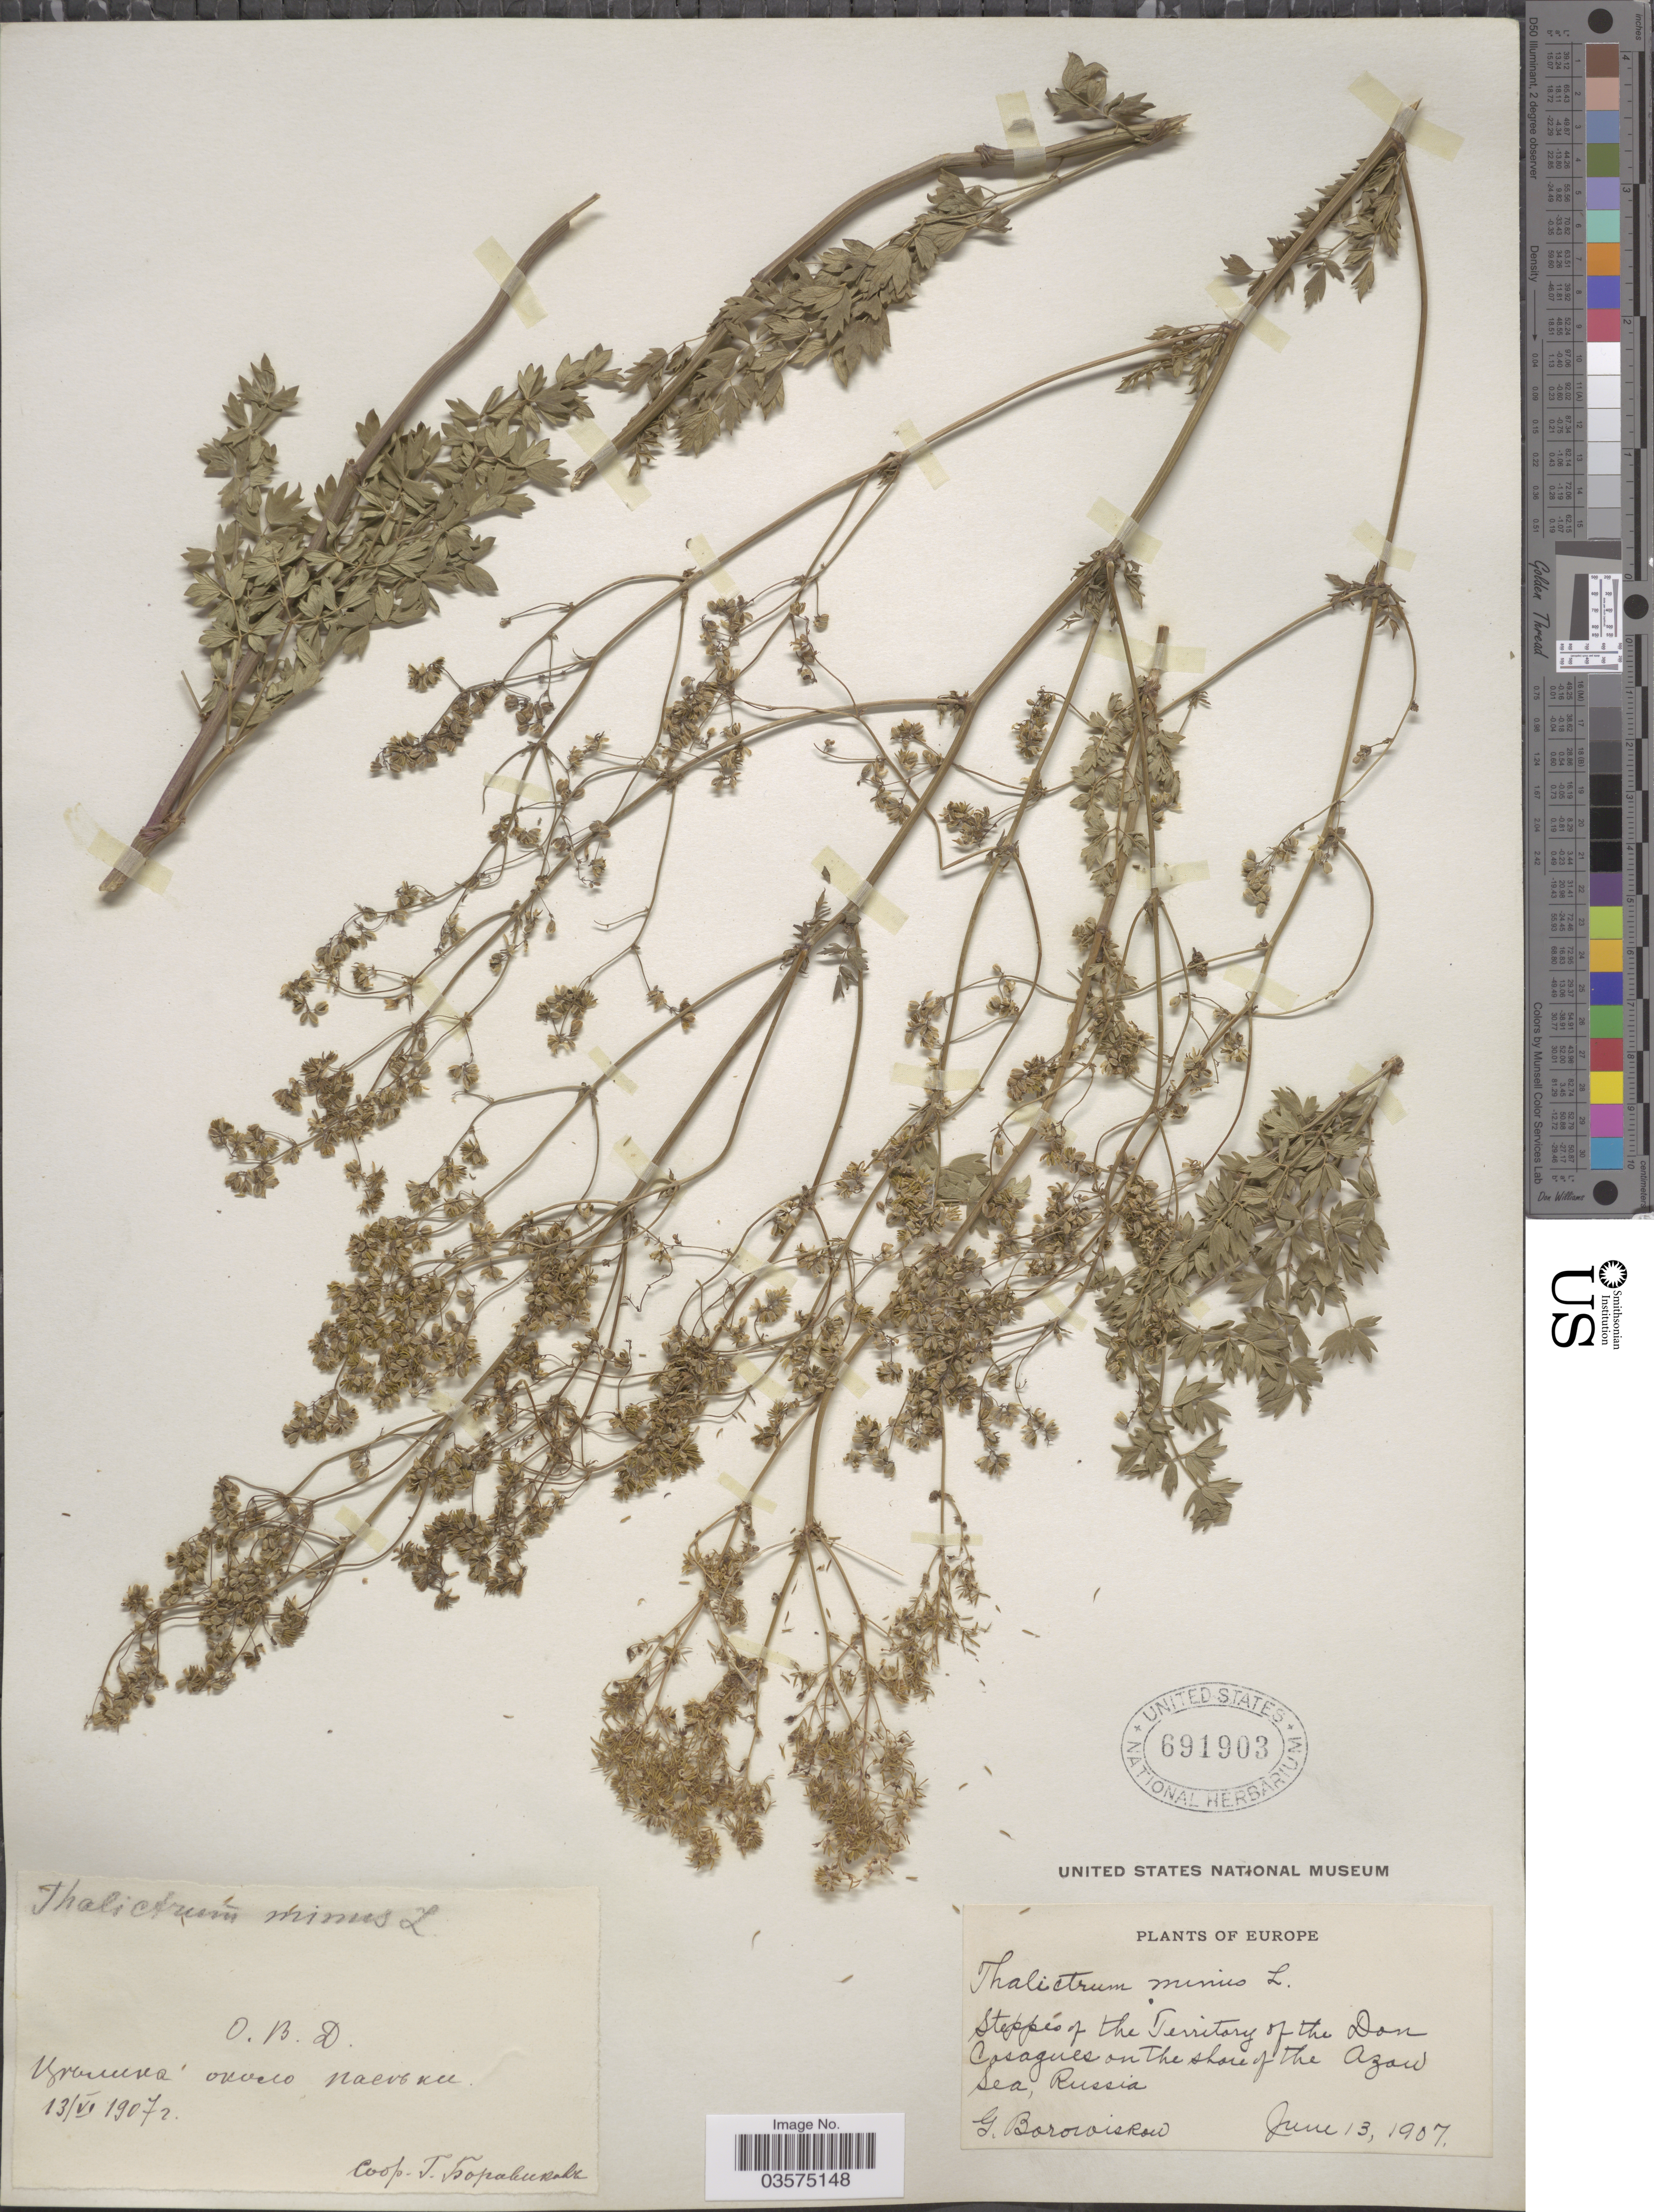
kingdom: Plantae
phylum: Tracheophyta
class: Magnoliopsida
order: Ranunculales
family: Ranunculaceae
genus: Thalictrum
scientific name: Thalictrum minus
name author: L.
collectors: G. Borowikow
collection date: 1907-06-13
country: Russian Federation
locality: Steppes of the Territory of the Don Cosagues on the shore of the Azow Sea.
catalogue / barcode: US 691903